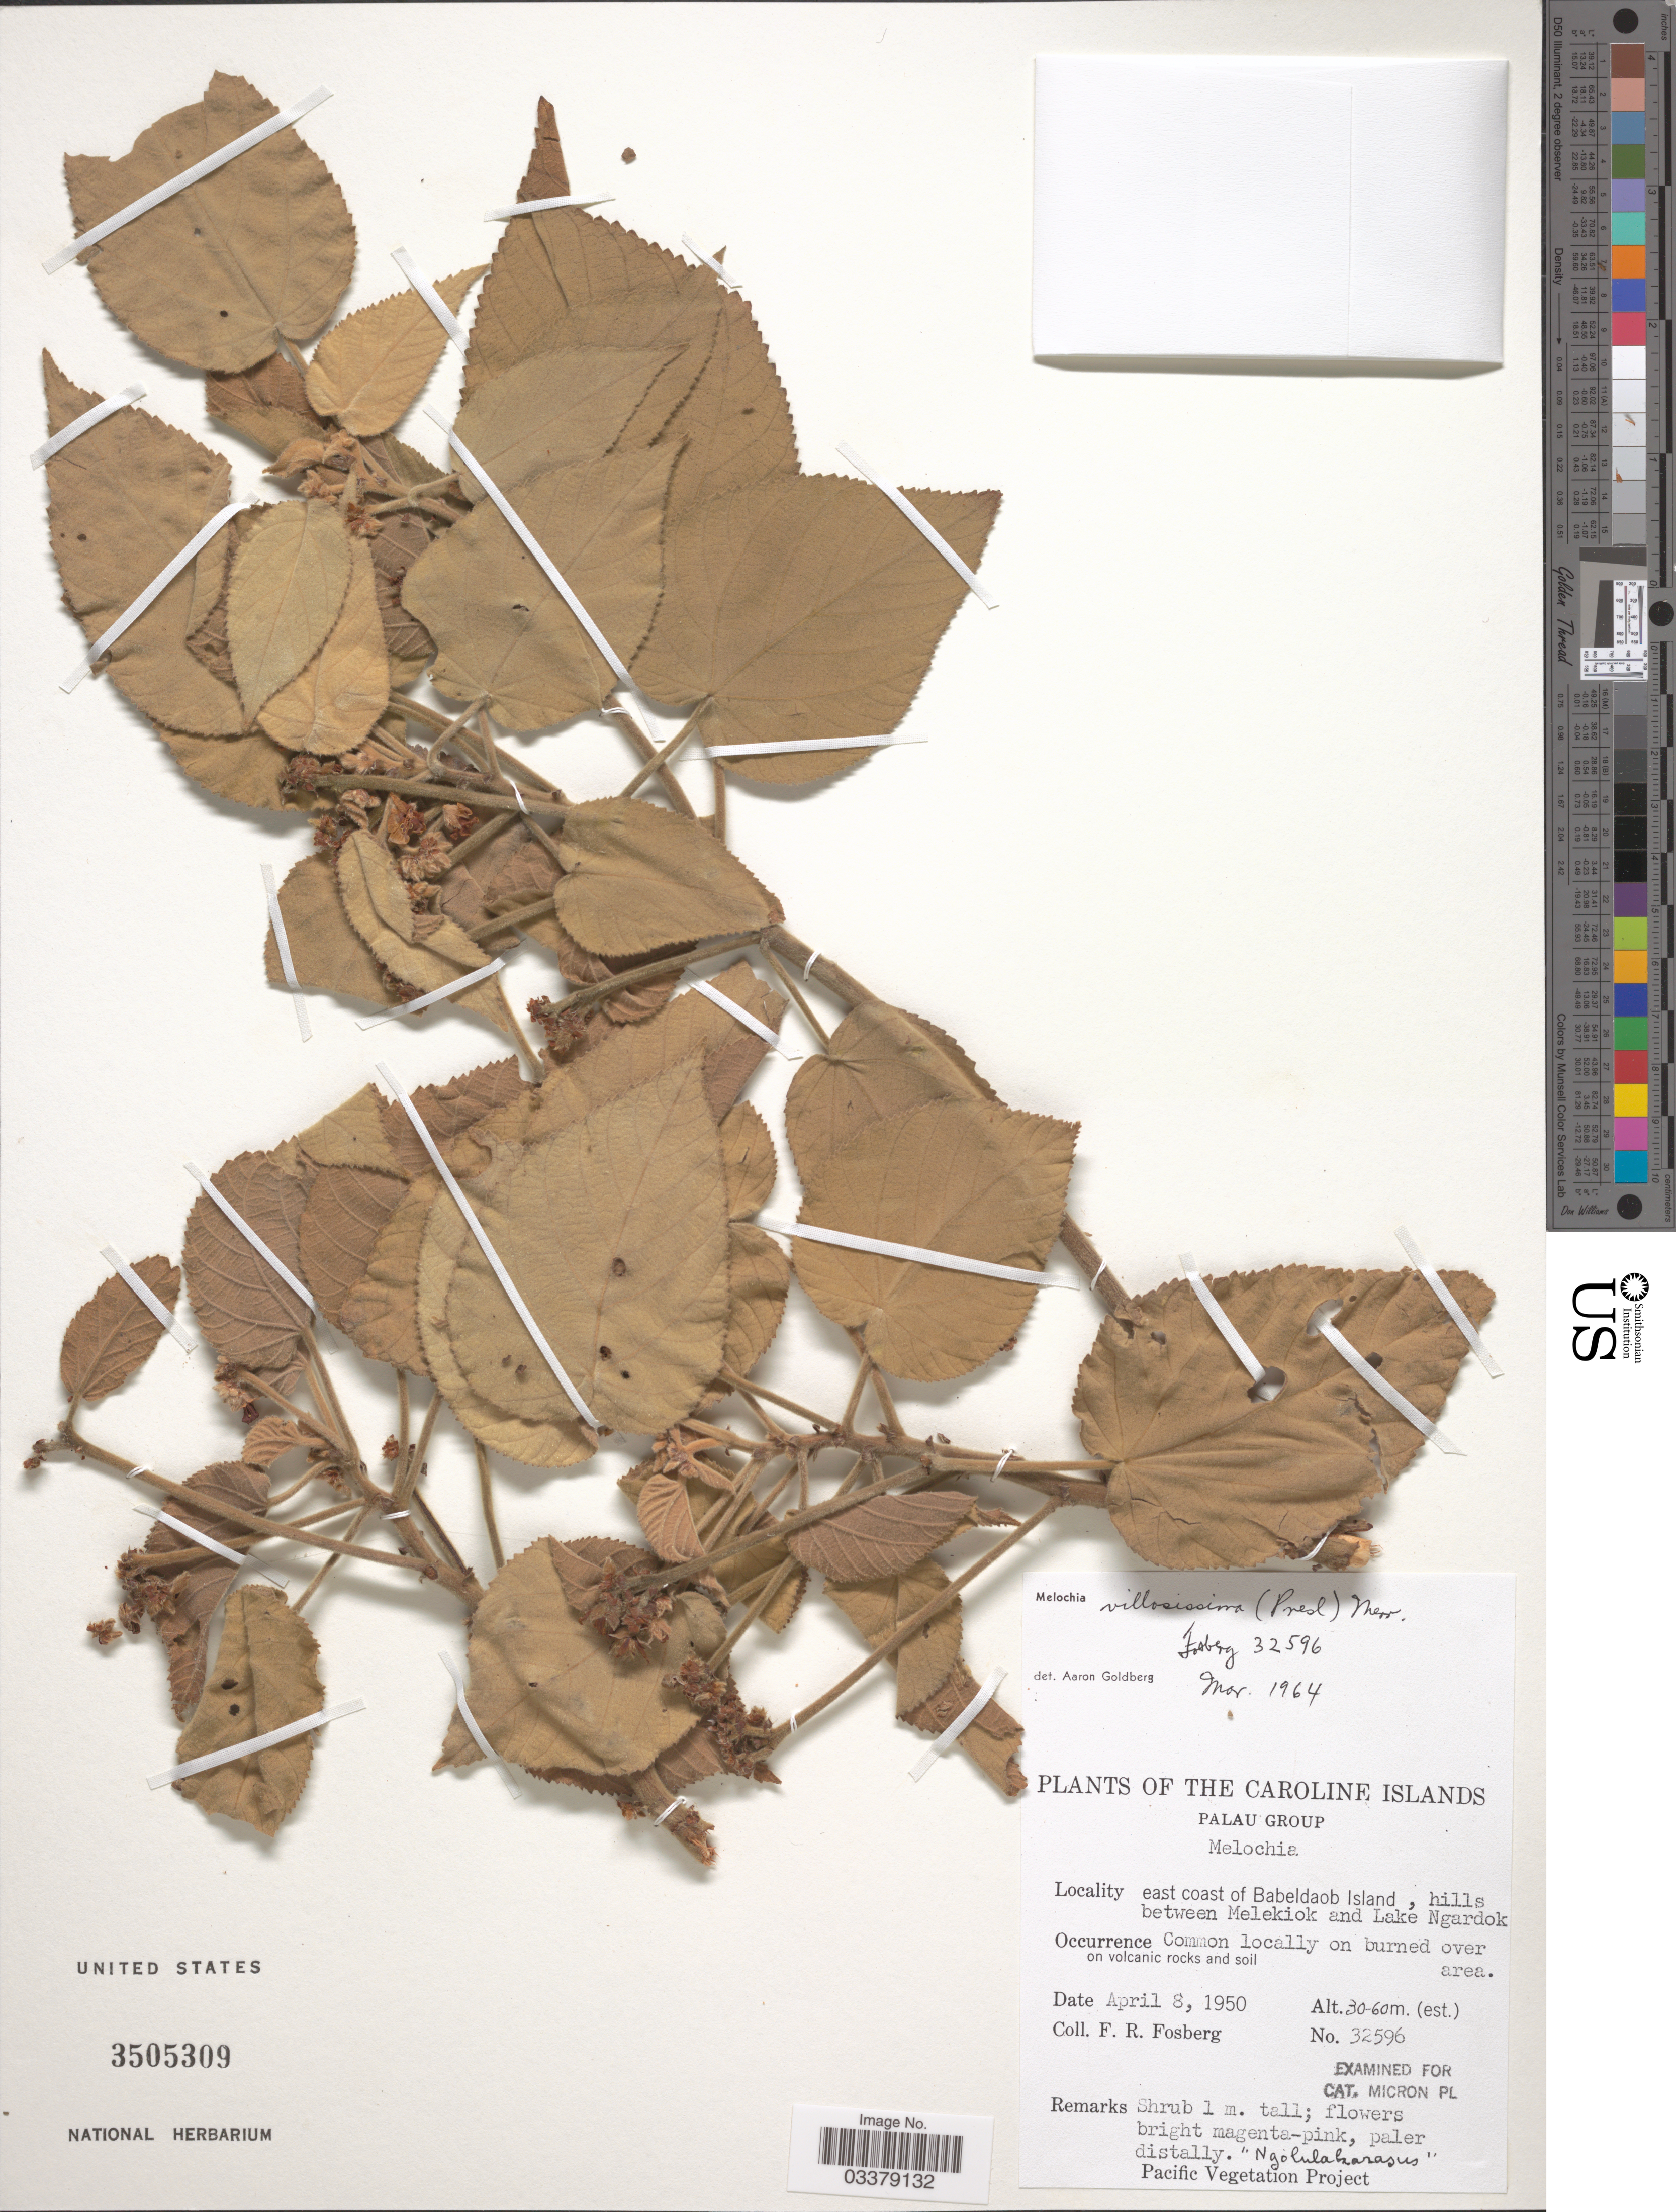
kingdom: Plantae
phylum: Tracheophyta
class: Magnoliopsida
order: Malvales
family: Malvaceae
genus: Melochia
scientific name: Melochia villosissima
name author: (C. Presl) Merr.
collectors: F. R. Fosberg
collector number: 32596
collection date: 1950-04-08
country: Palau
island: Babeldaob [Babelthuap]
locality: The Caroline Islands. Palau Group. East coast of Babeldaob Island, hills between Melekiok and Lake Ngardok.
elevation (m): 30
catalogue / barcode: US 3505309